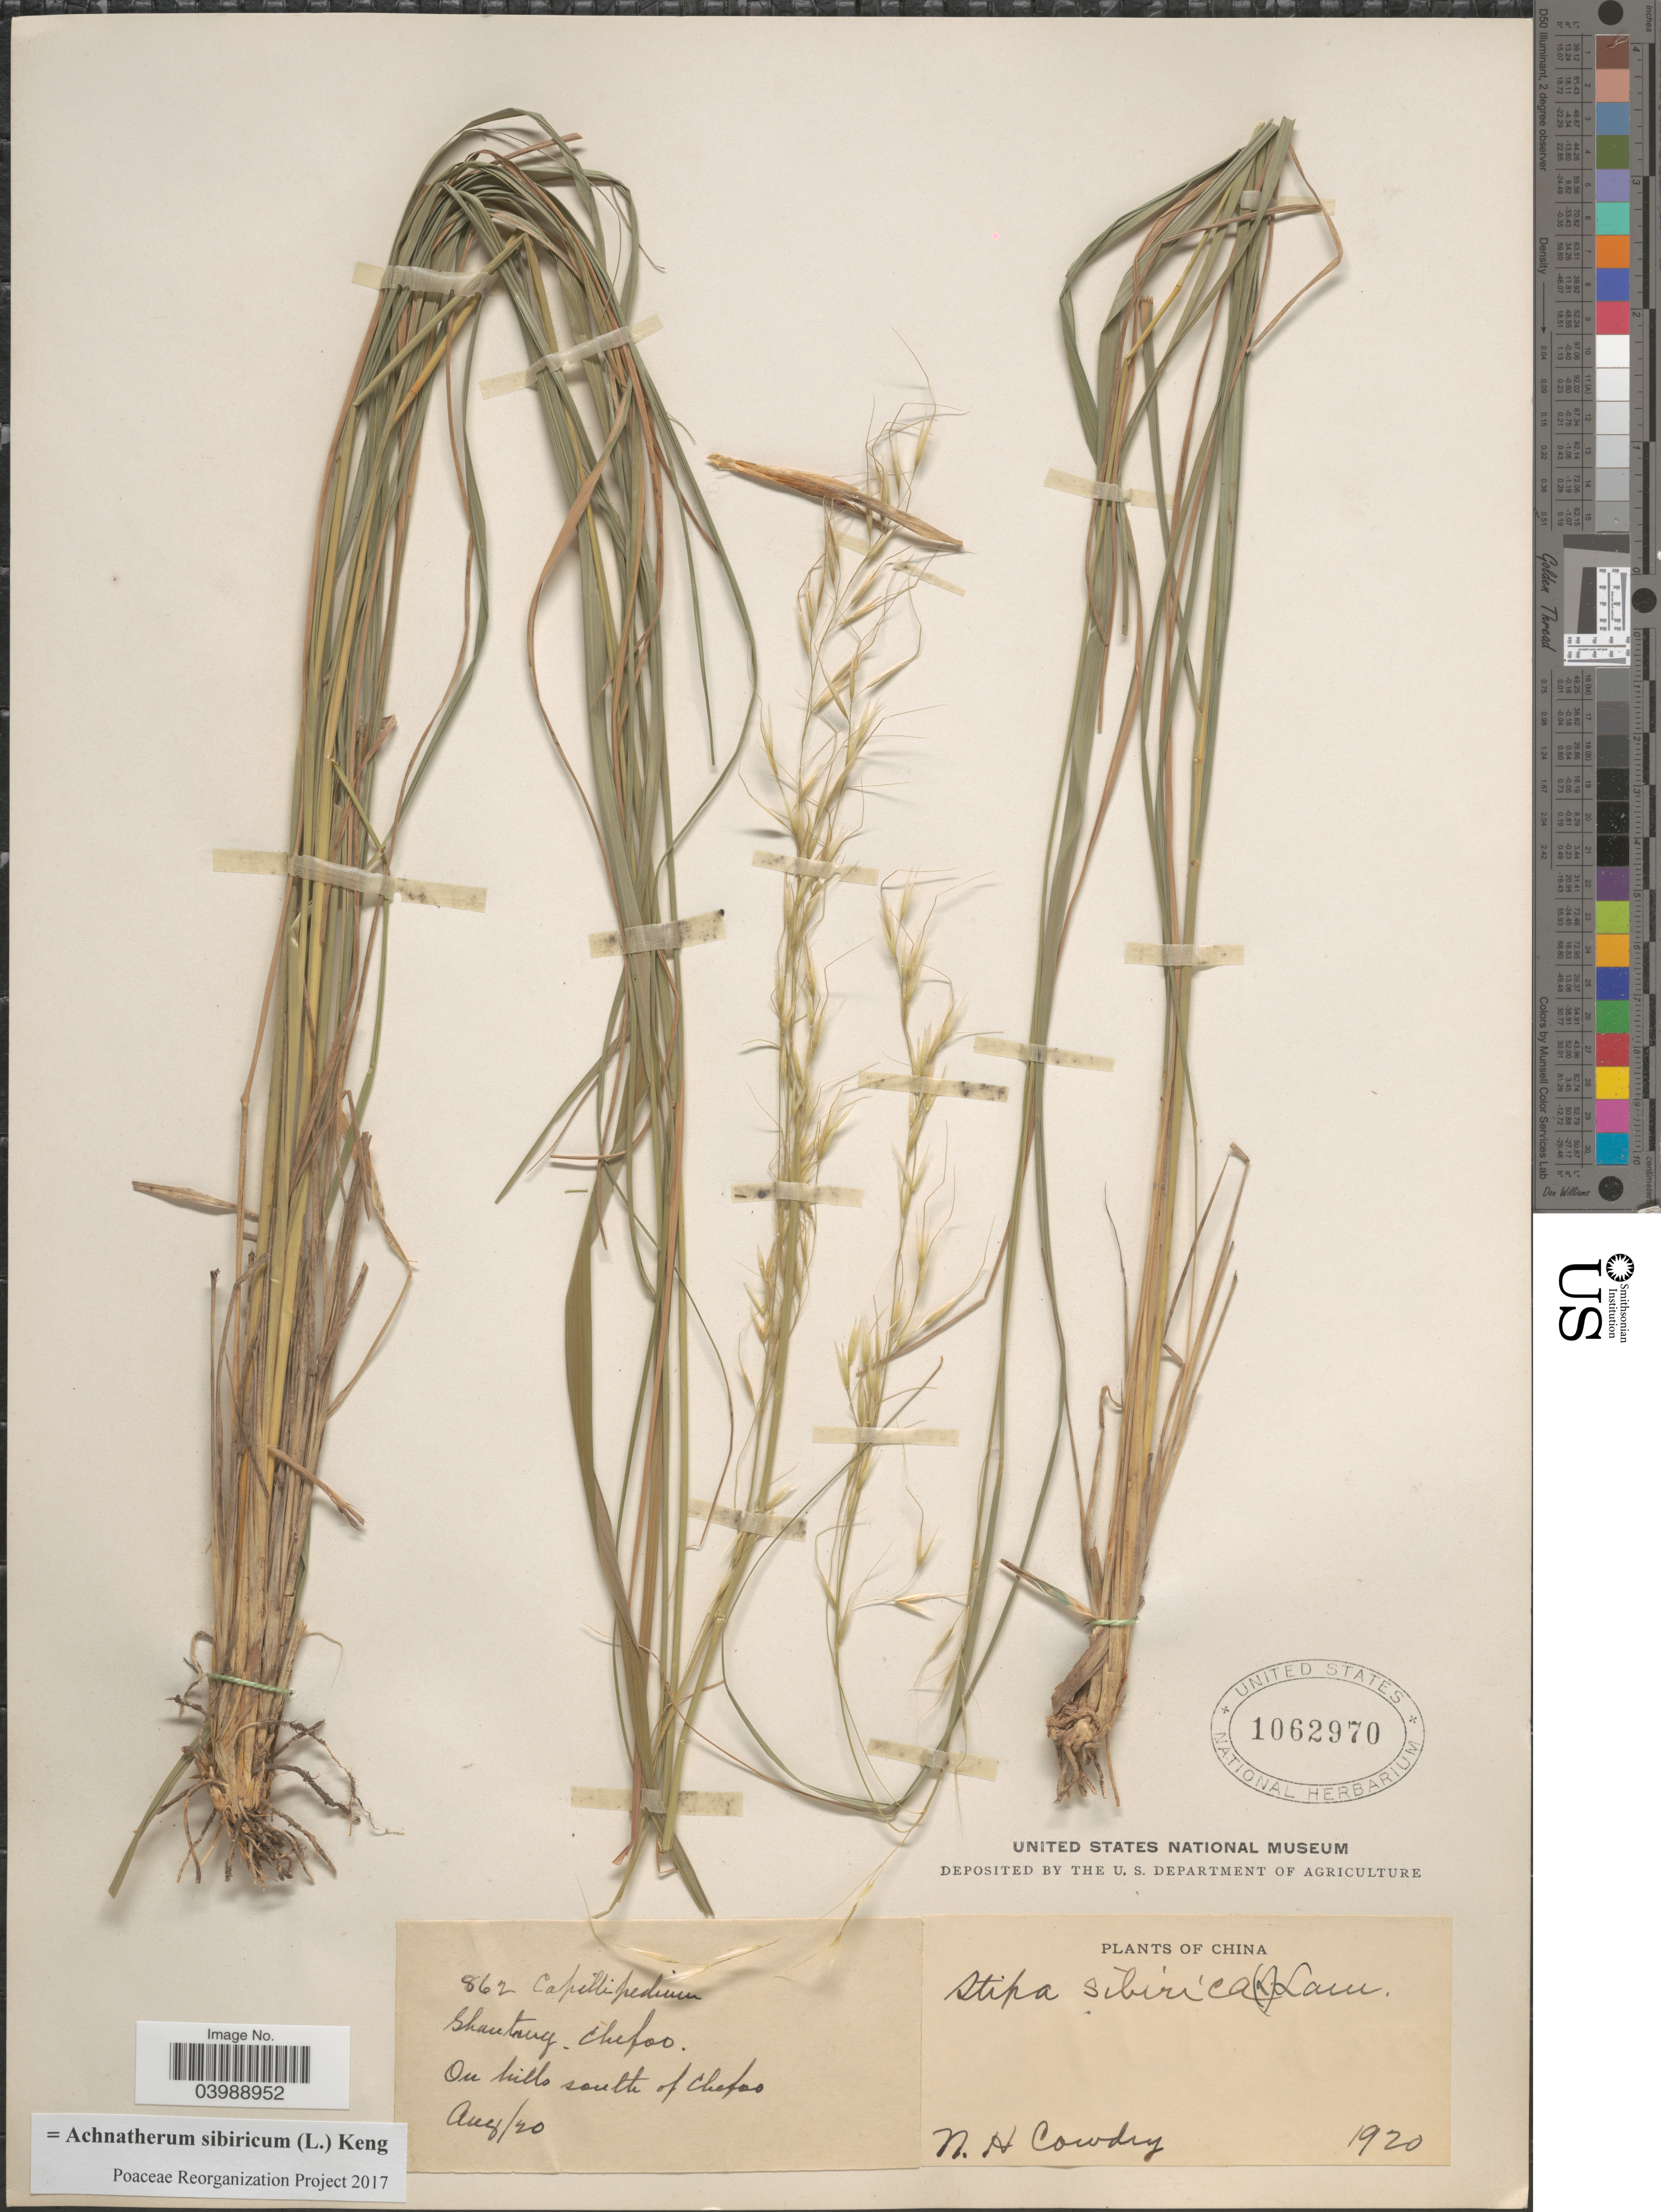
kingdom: Plantae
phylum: Tracheophyta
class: Liliopsida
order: Poales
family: Poaceae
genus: Achnatherum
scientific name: Achnatherum sibiricum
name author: (L.) Keng ex Tzvelev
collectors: N. H. Cowdry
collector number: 862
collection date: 1920-08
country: China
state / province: Shandong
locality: Shantung. Chefoo. On hills south of Chefoo.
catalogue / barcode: US 1062970